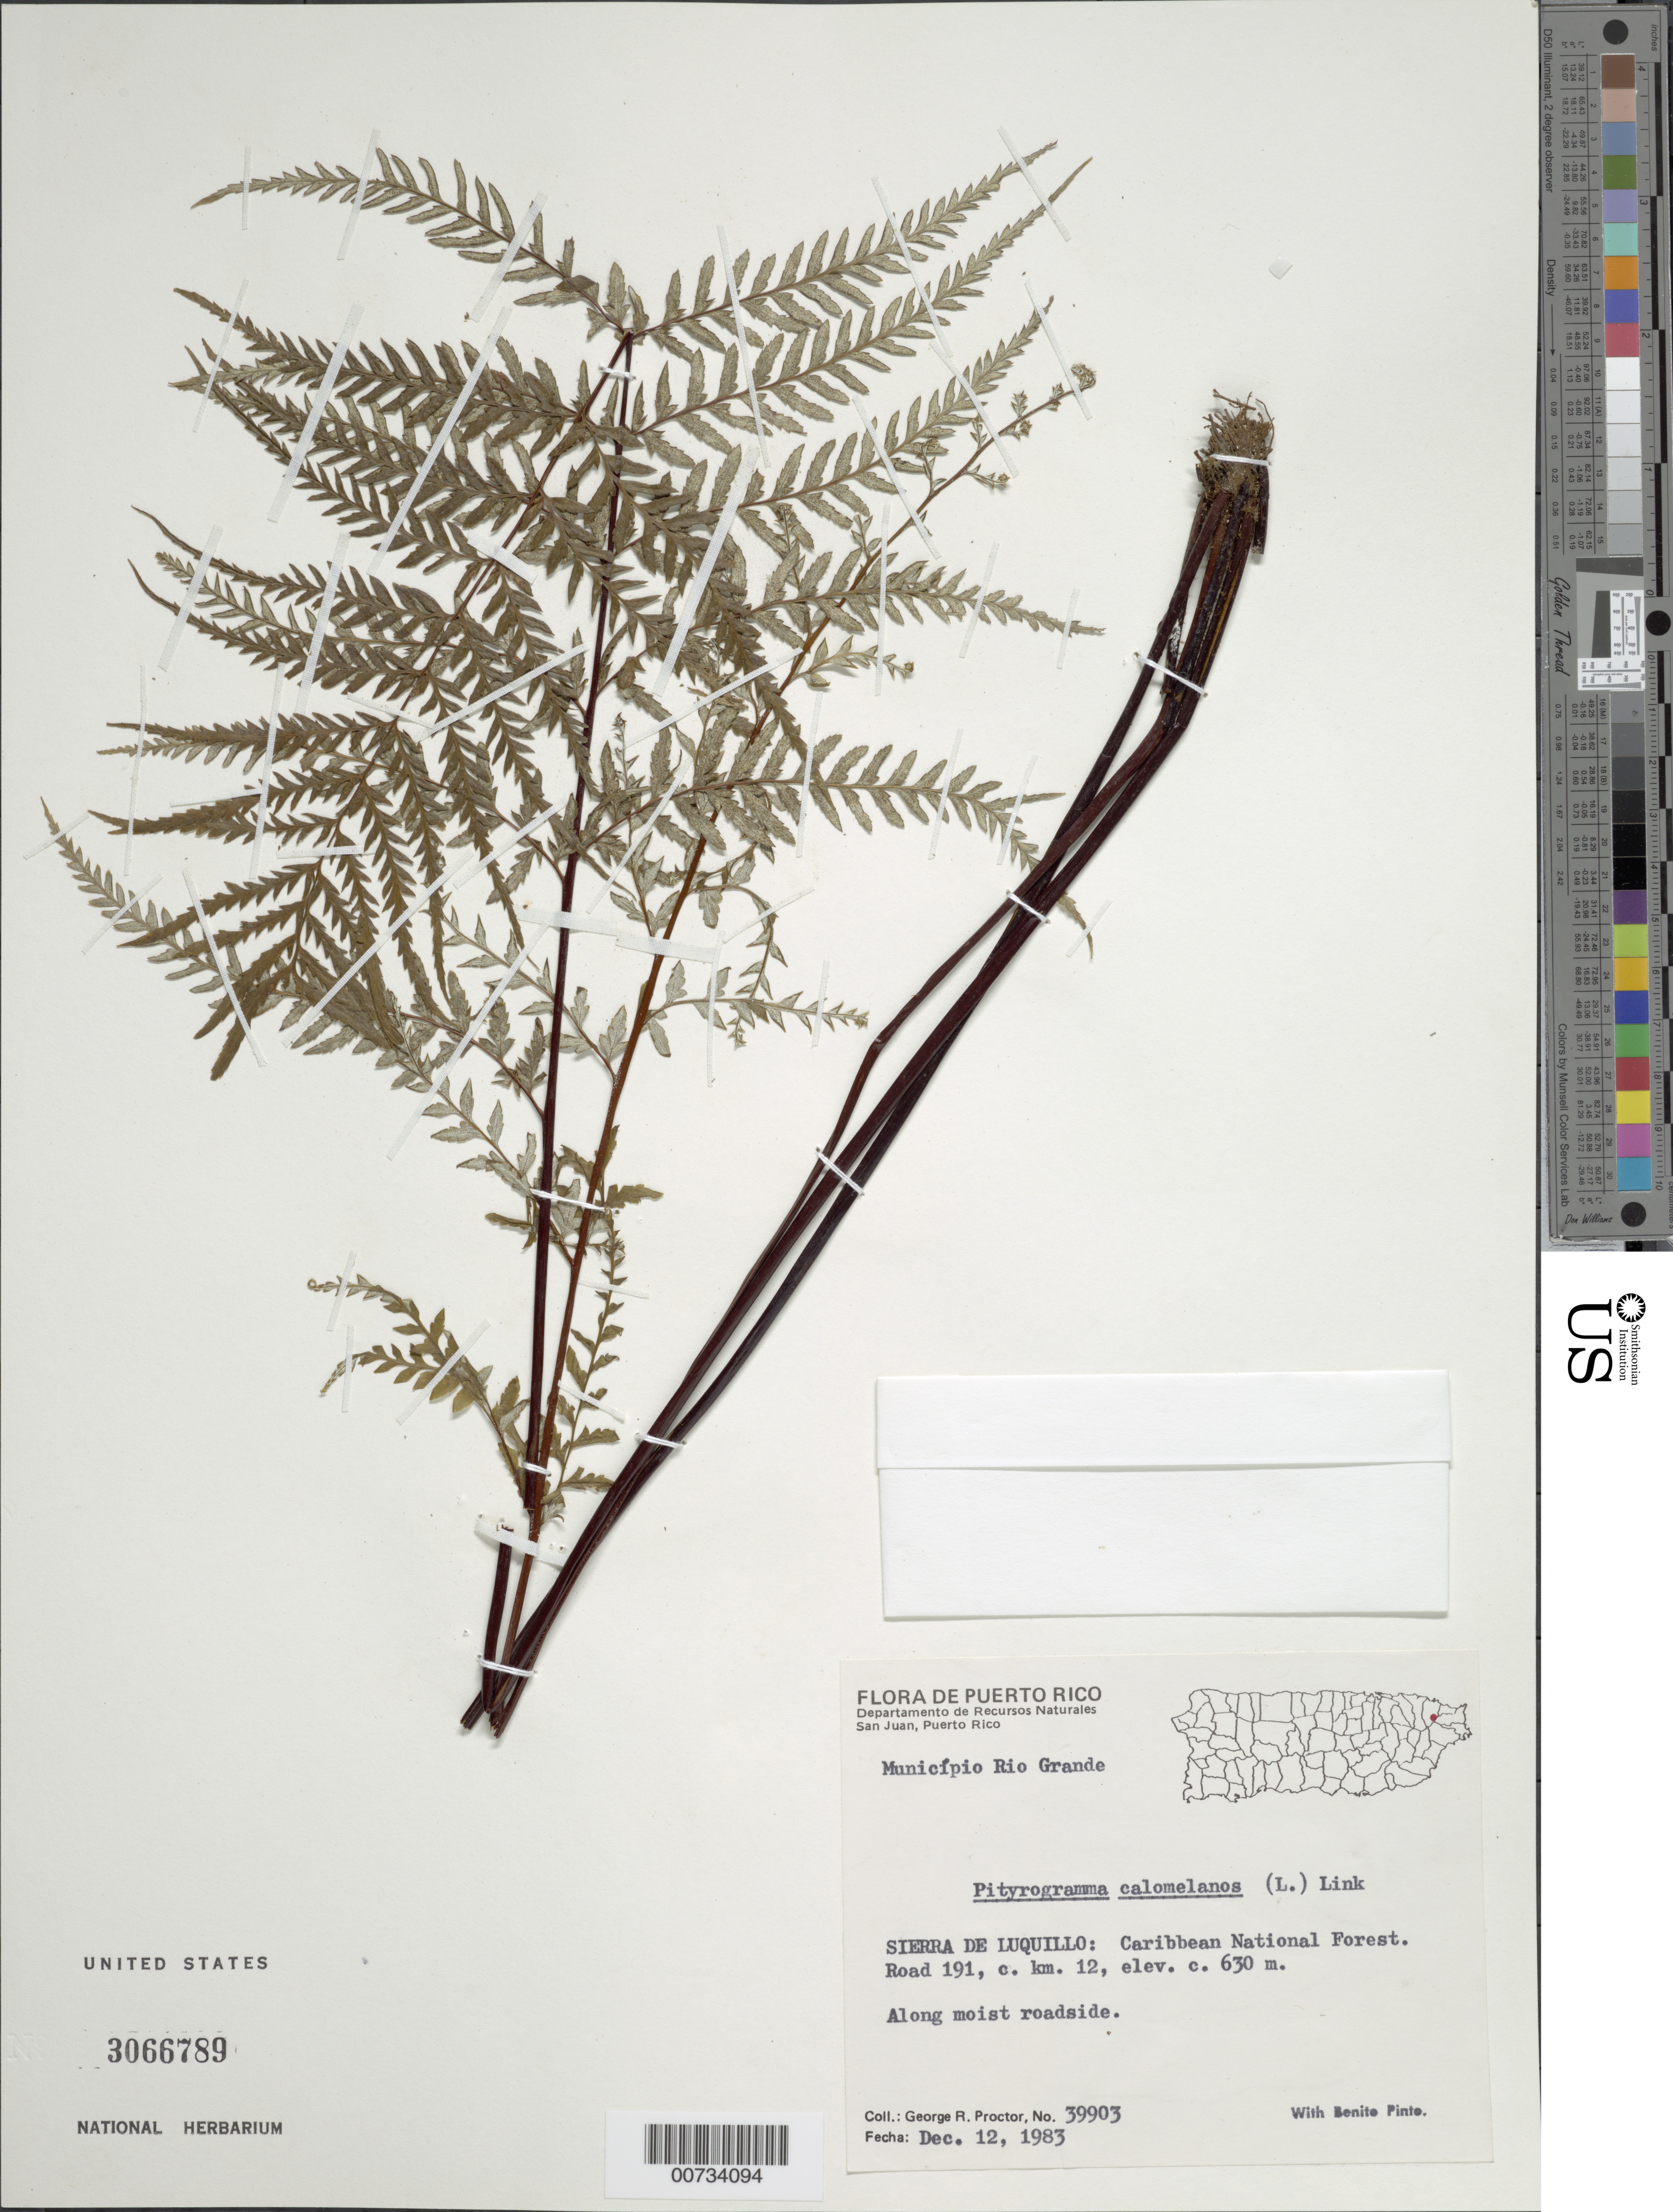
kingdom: Plantae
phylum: Tracheophyta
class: Polypodiopsida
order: Polypodiales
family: Pteridaceae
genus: Pityrogramma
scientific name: Pityrogramma calomelanos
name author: (L.) Link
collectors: G. R. Proctor & B. Pinto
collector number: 39903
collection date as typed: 12 Dec 1983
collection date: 1983-12-12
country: Puerto Rico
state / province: Río Grande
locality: Mun. Rio Grande, Sierra de Luquillo: Carib. Natl. Forest, Road 191, c. km 12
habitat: Along moist roadside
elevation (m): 630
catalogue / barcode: US 3066789